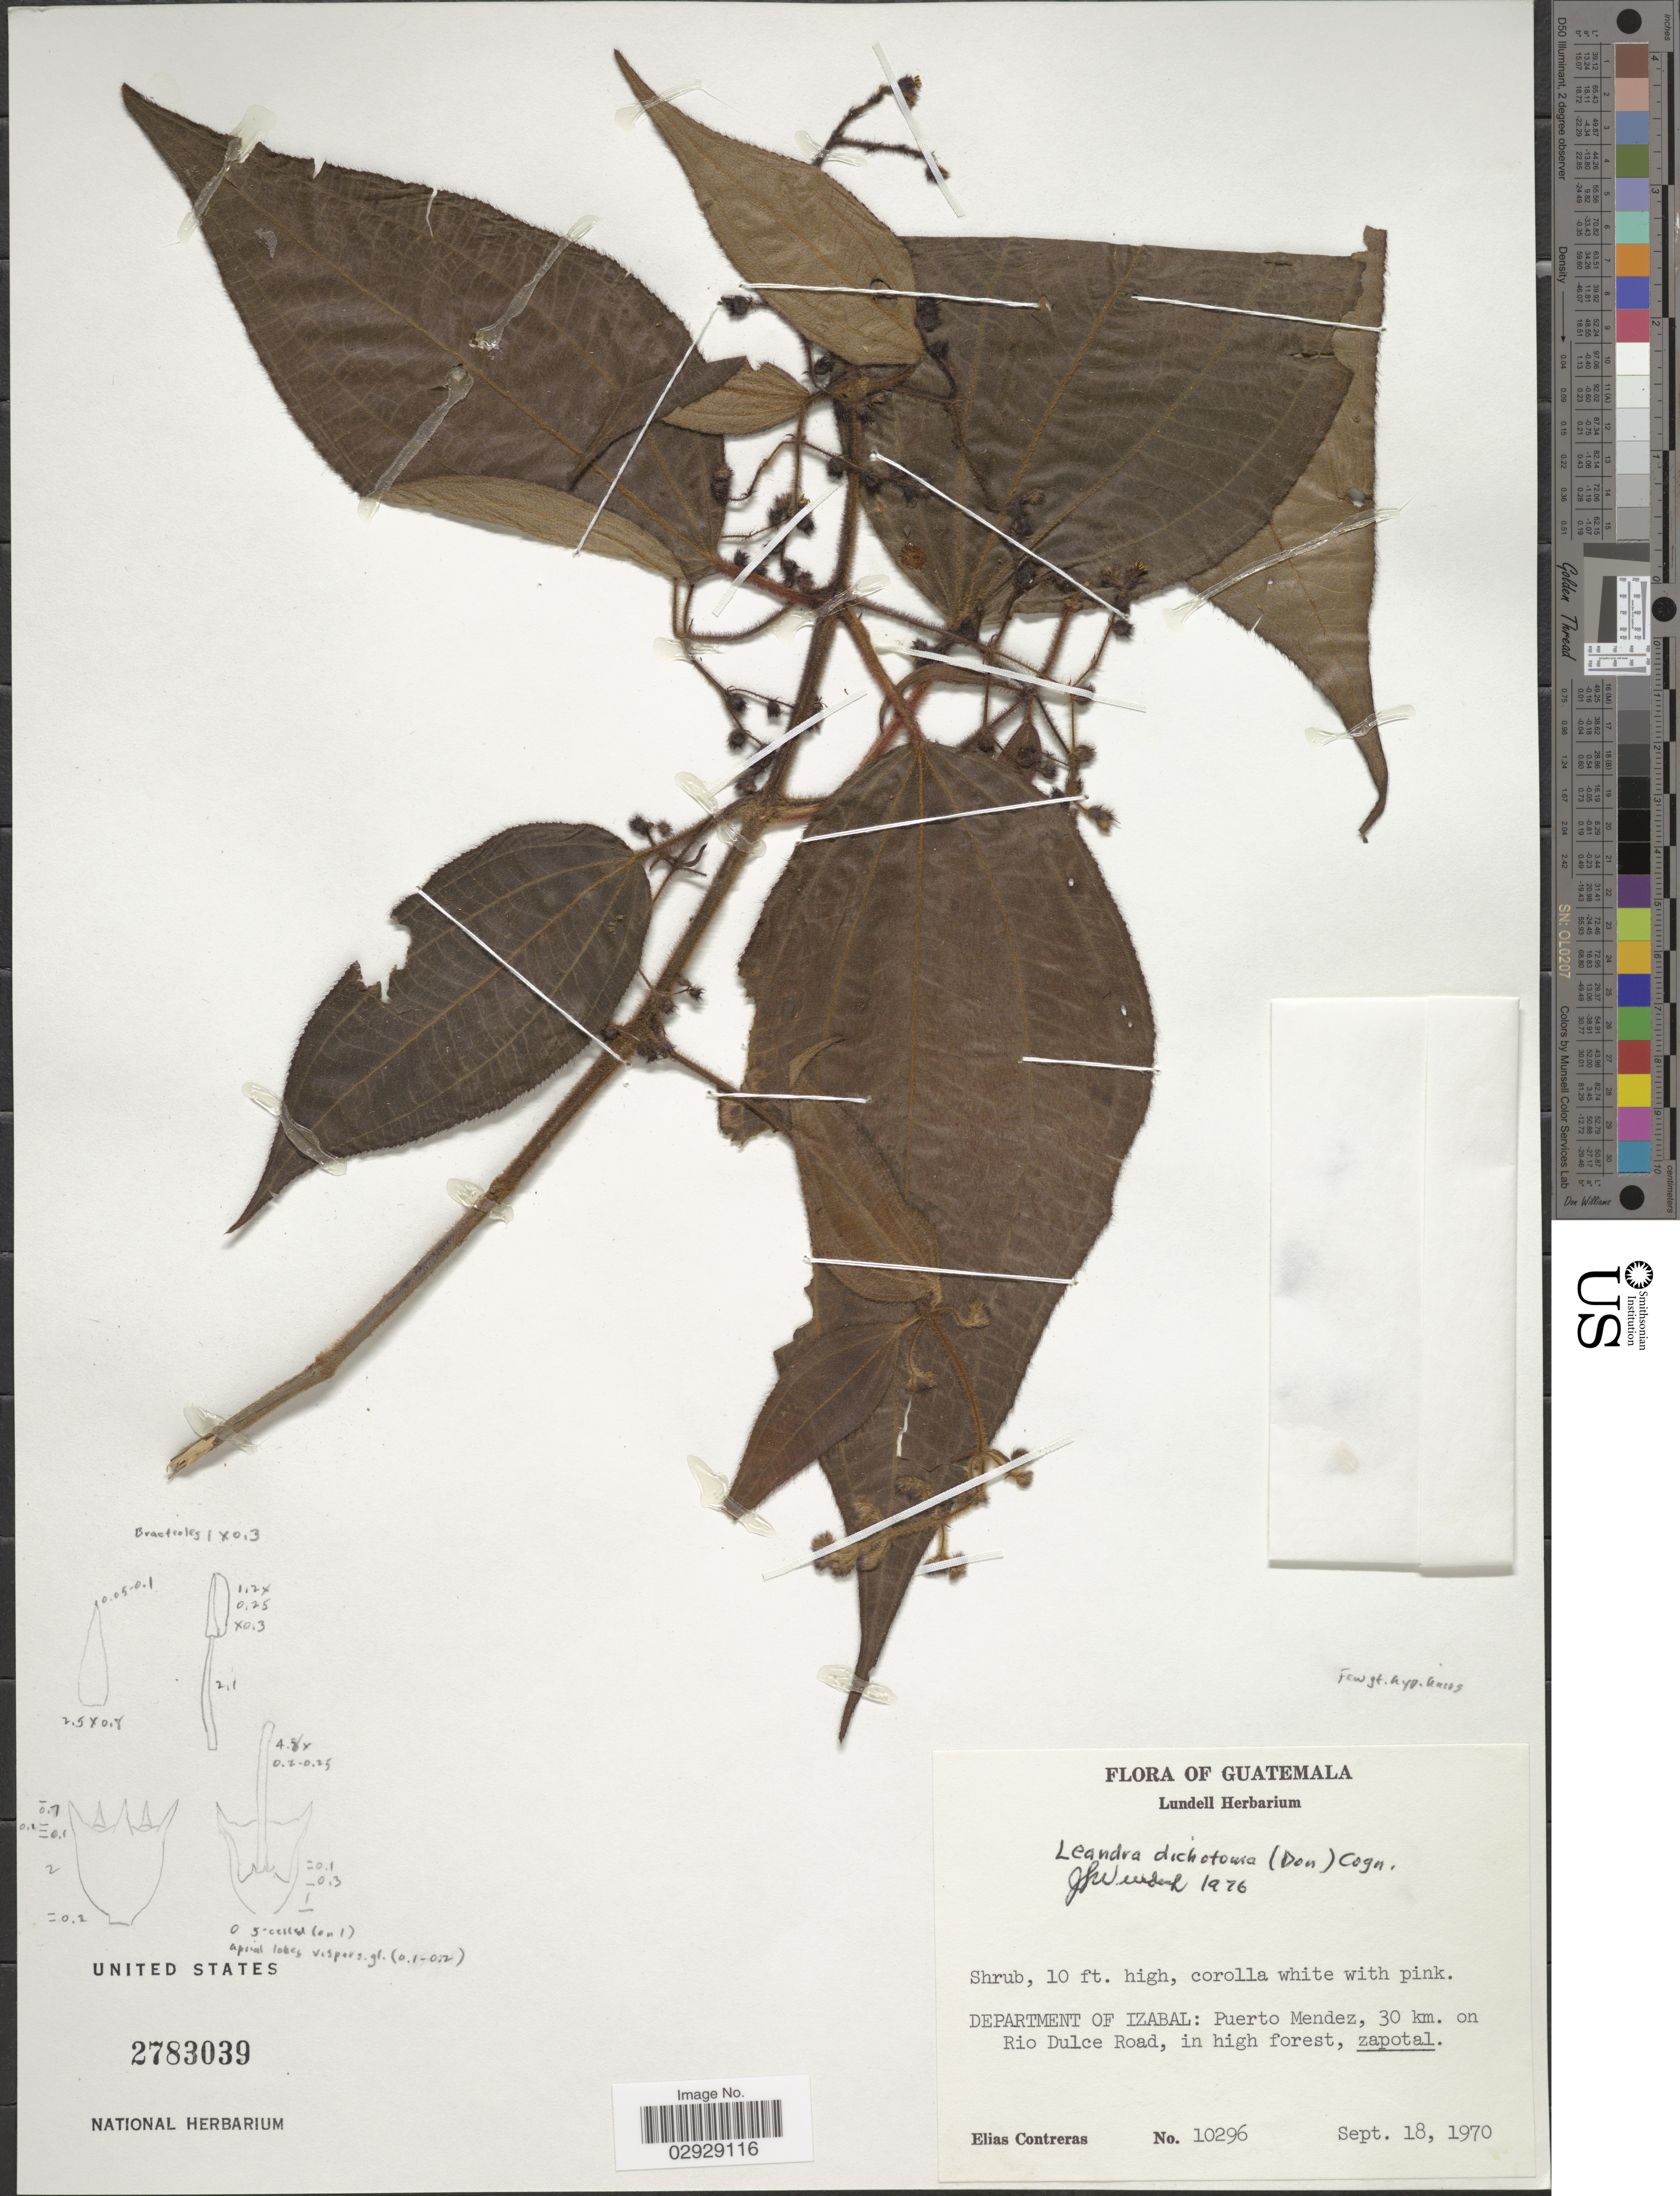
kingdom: Plantae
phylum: Tracheophyta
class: Magnoliopsida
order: Myrtales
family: Melastomataceae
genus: Leandra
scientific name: Leandra dichotoma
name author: (D. Don) Cogn.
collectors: E. Contreras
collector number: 10296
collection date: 1970-09-18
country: Guatemala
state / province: Izabal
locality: Department of Izabal: Puerto Mendez, 30 km. on Rio Dulce Road.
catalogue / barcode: US 2783039